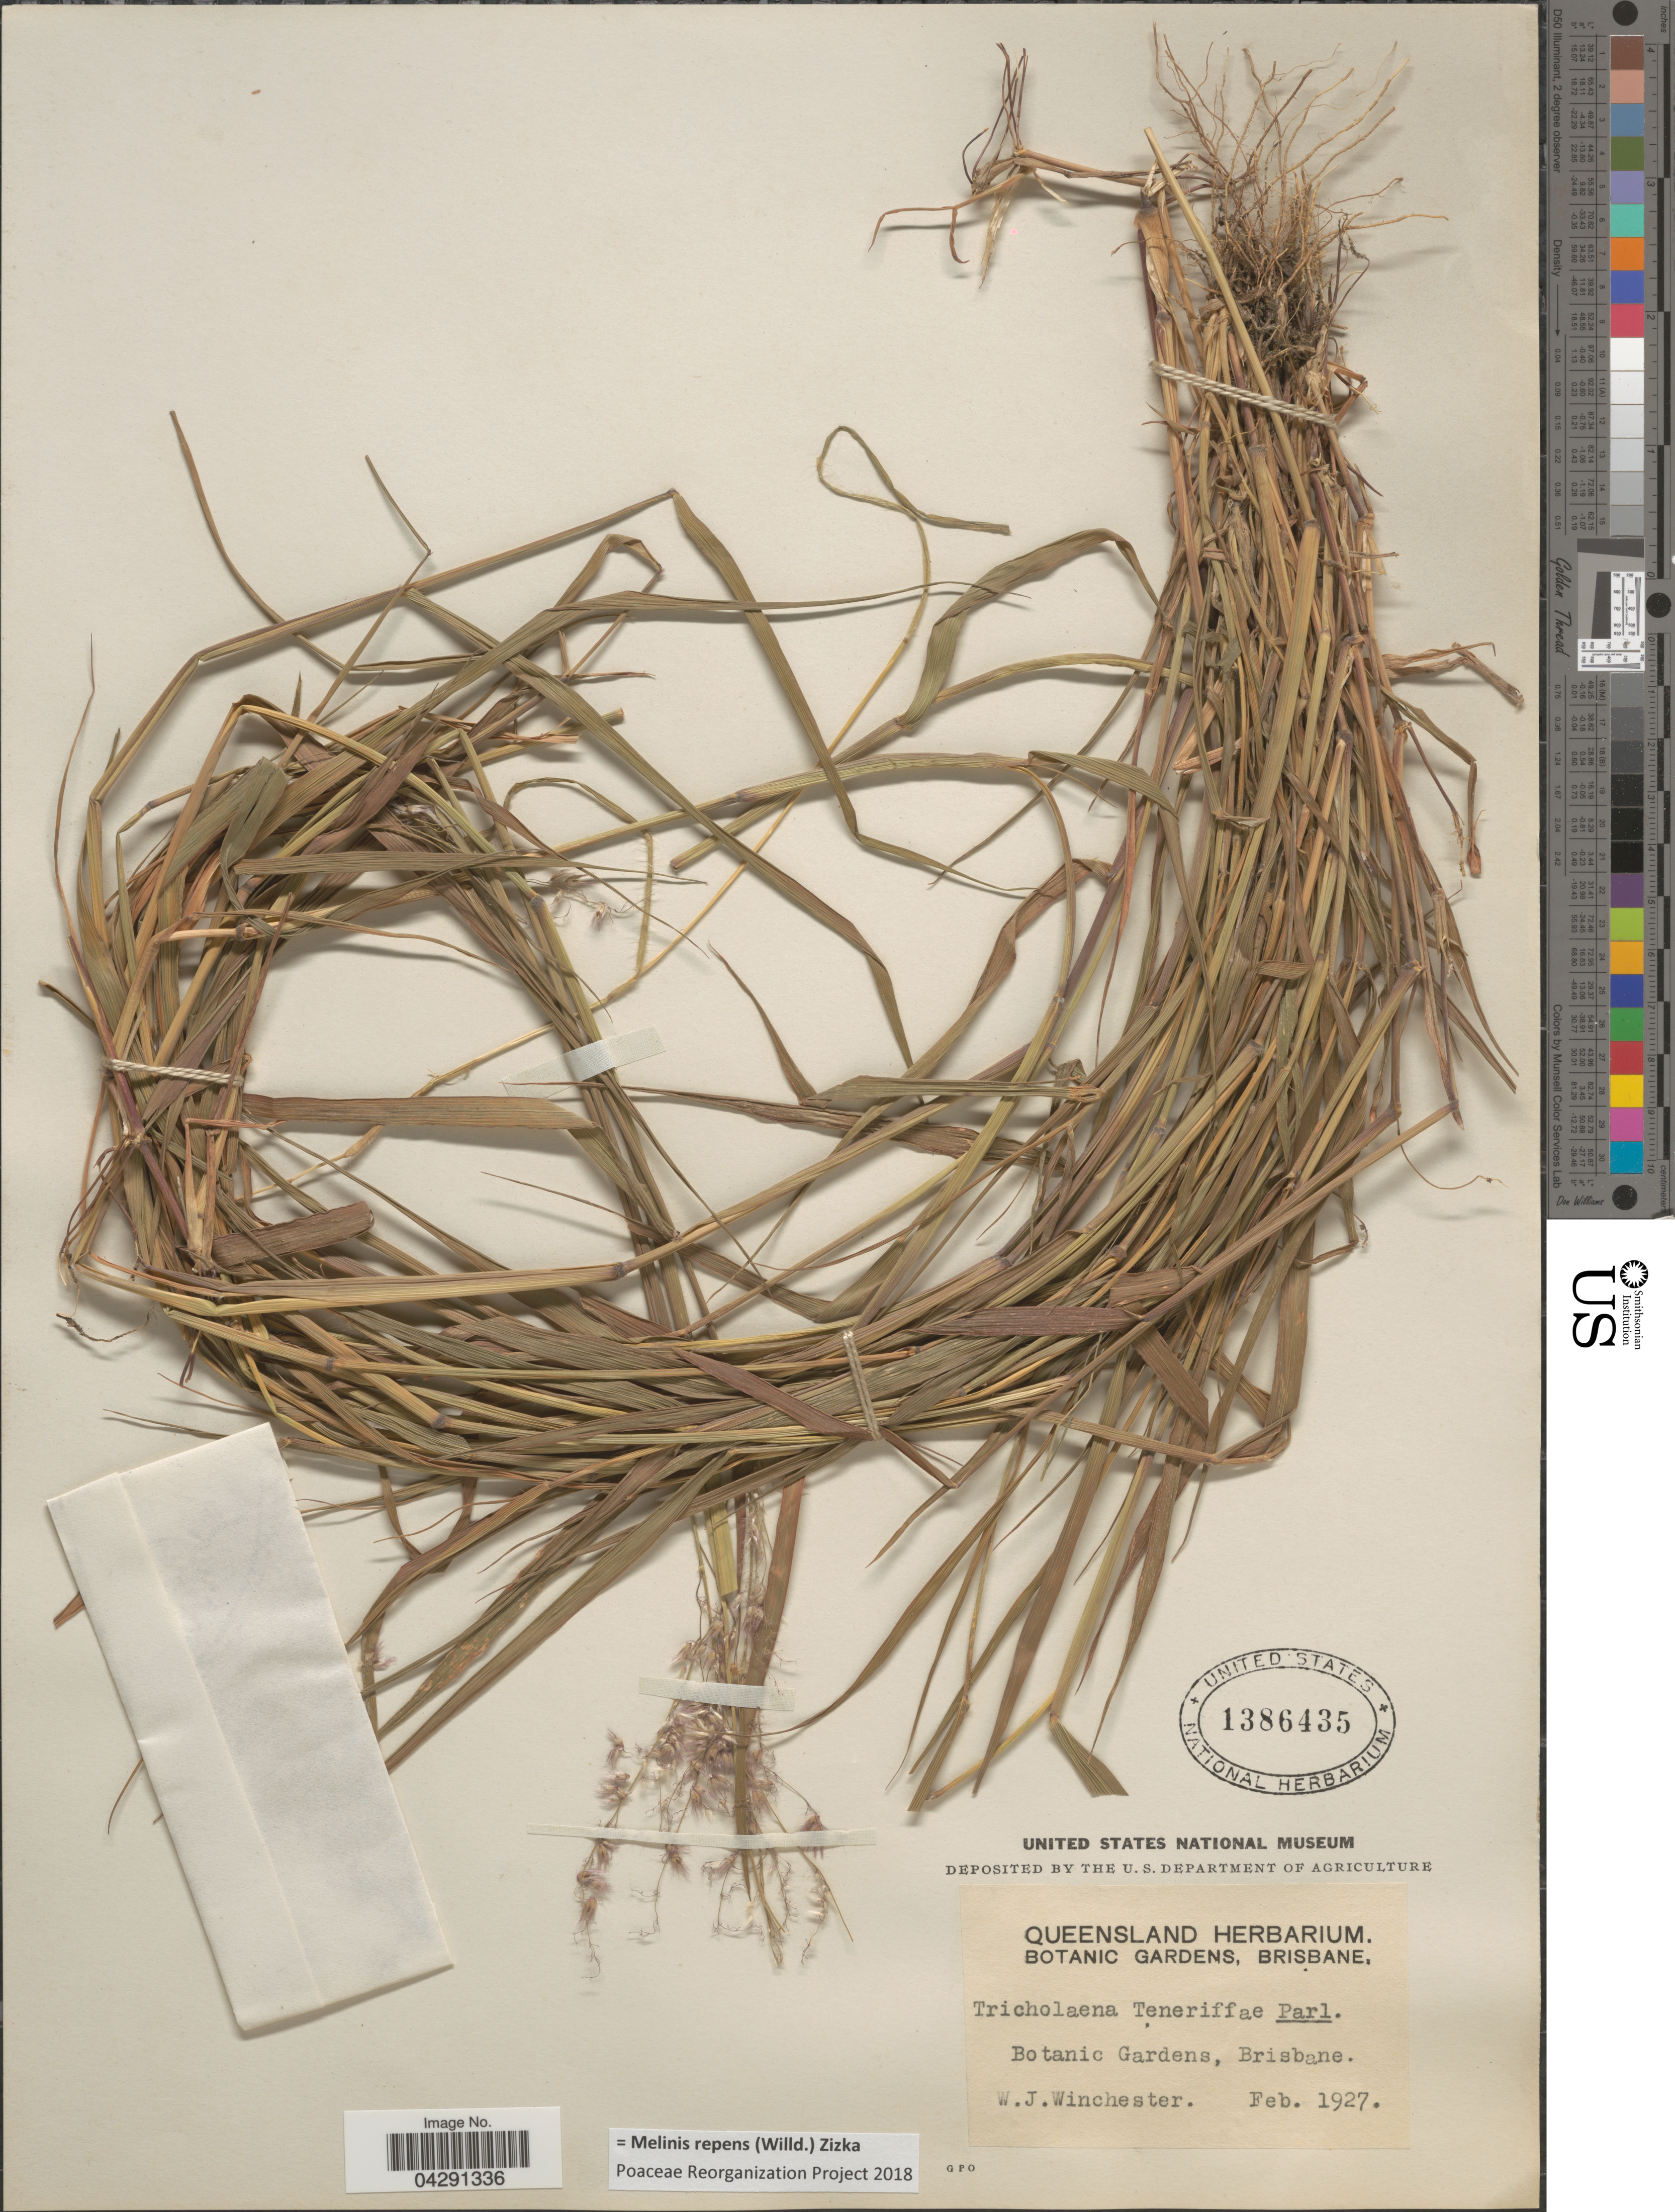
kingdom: Plantae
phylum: Tracheophyta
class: Liliopsida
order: Poales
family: Poaceae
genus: Melinis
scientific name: Melinis repens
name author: (Willd.) Zizka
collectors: W. Winchester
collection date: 1927-02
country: Australia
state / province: Queensland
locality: Botanic Gardens, Brisbane.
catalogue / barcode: US 1386435